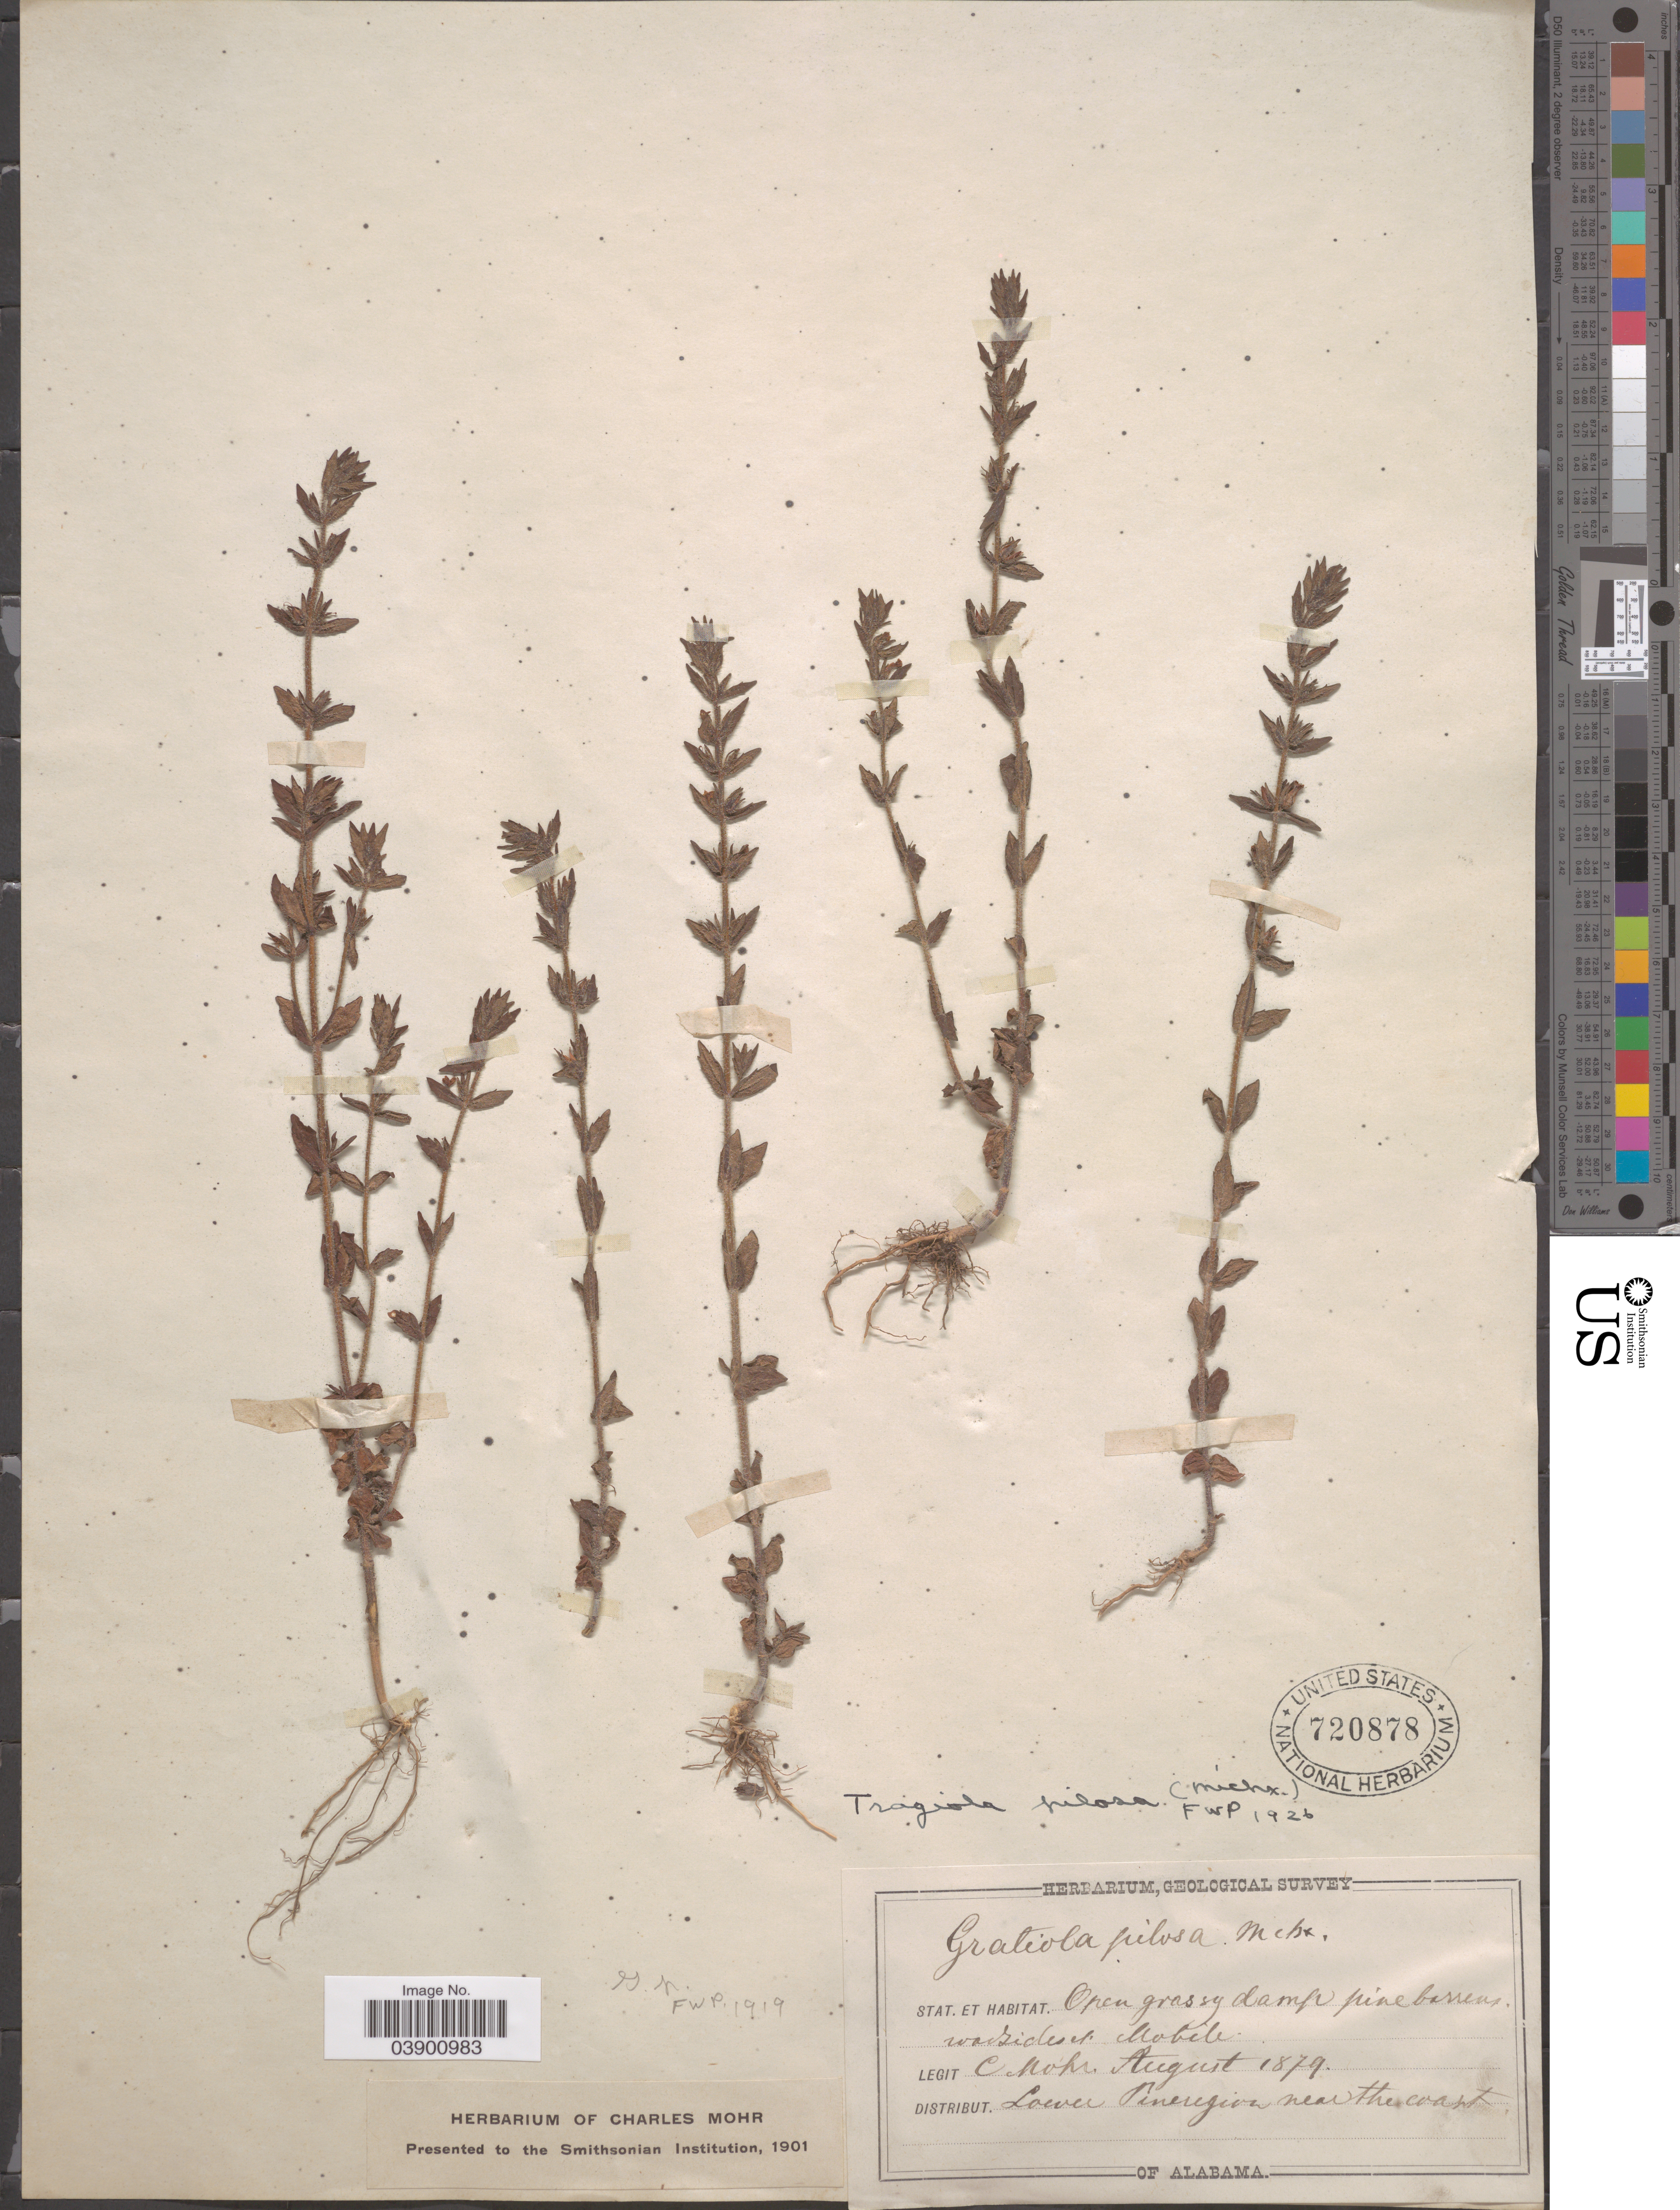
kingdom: Plantae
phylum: Tracheophyta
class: Magnoliopsida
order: Lamiales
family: Plantaginaceae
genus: Gratiola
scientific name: Gratiola pilosa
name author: Michx.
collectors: Mohr, C. T. (herbarium)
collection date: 1879-08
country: United States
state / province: Alabama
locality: Mobile.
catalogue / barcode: US 720878